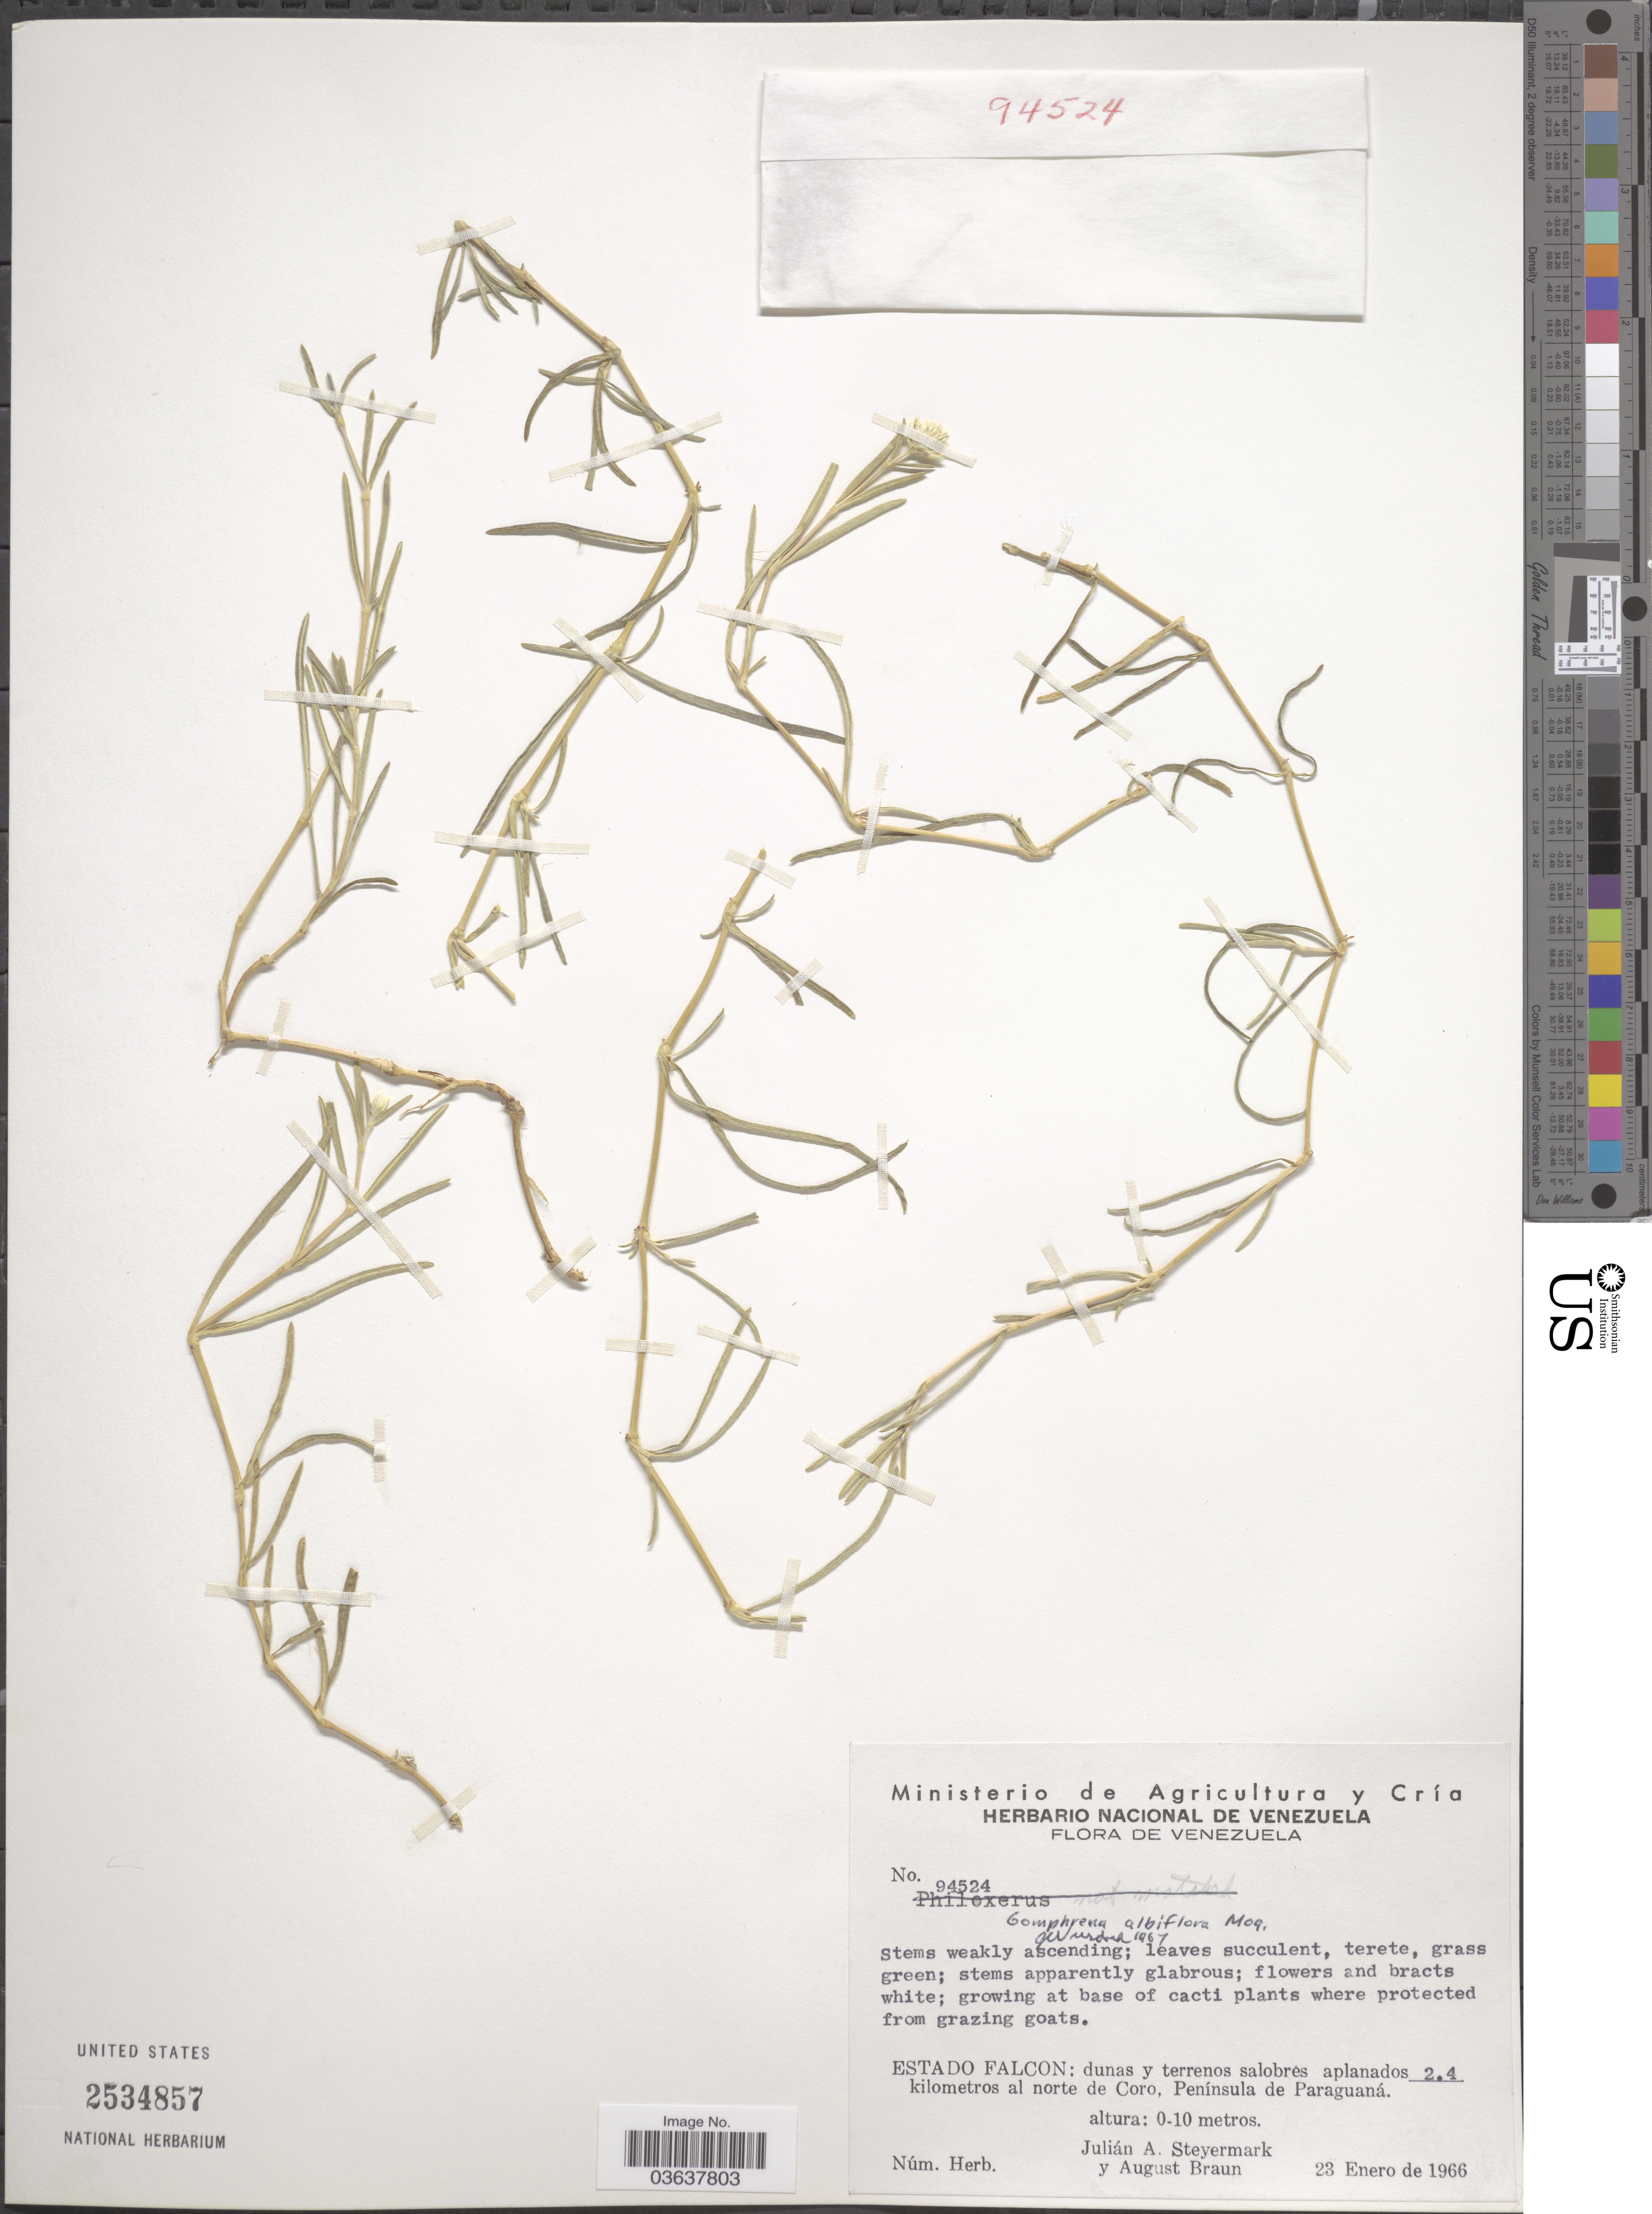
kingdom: Plantae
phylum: Tracheophyta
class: Magnoliopsida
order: Caryophyllales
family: Amaranthaceae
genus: Gomphrena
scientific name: Gomphrena albiflora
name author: Moq.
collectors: J. Steyermark & A. Braun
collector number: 94524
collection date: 1966-01-23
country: Venezuela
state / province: Falcón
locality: Dunas y terrenos salobres aplanados 2.4 kilometros al norte de Coro, Península de Paraguaná.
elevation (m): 0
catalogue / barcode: US 2534857